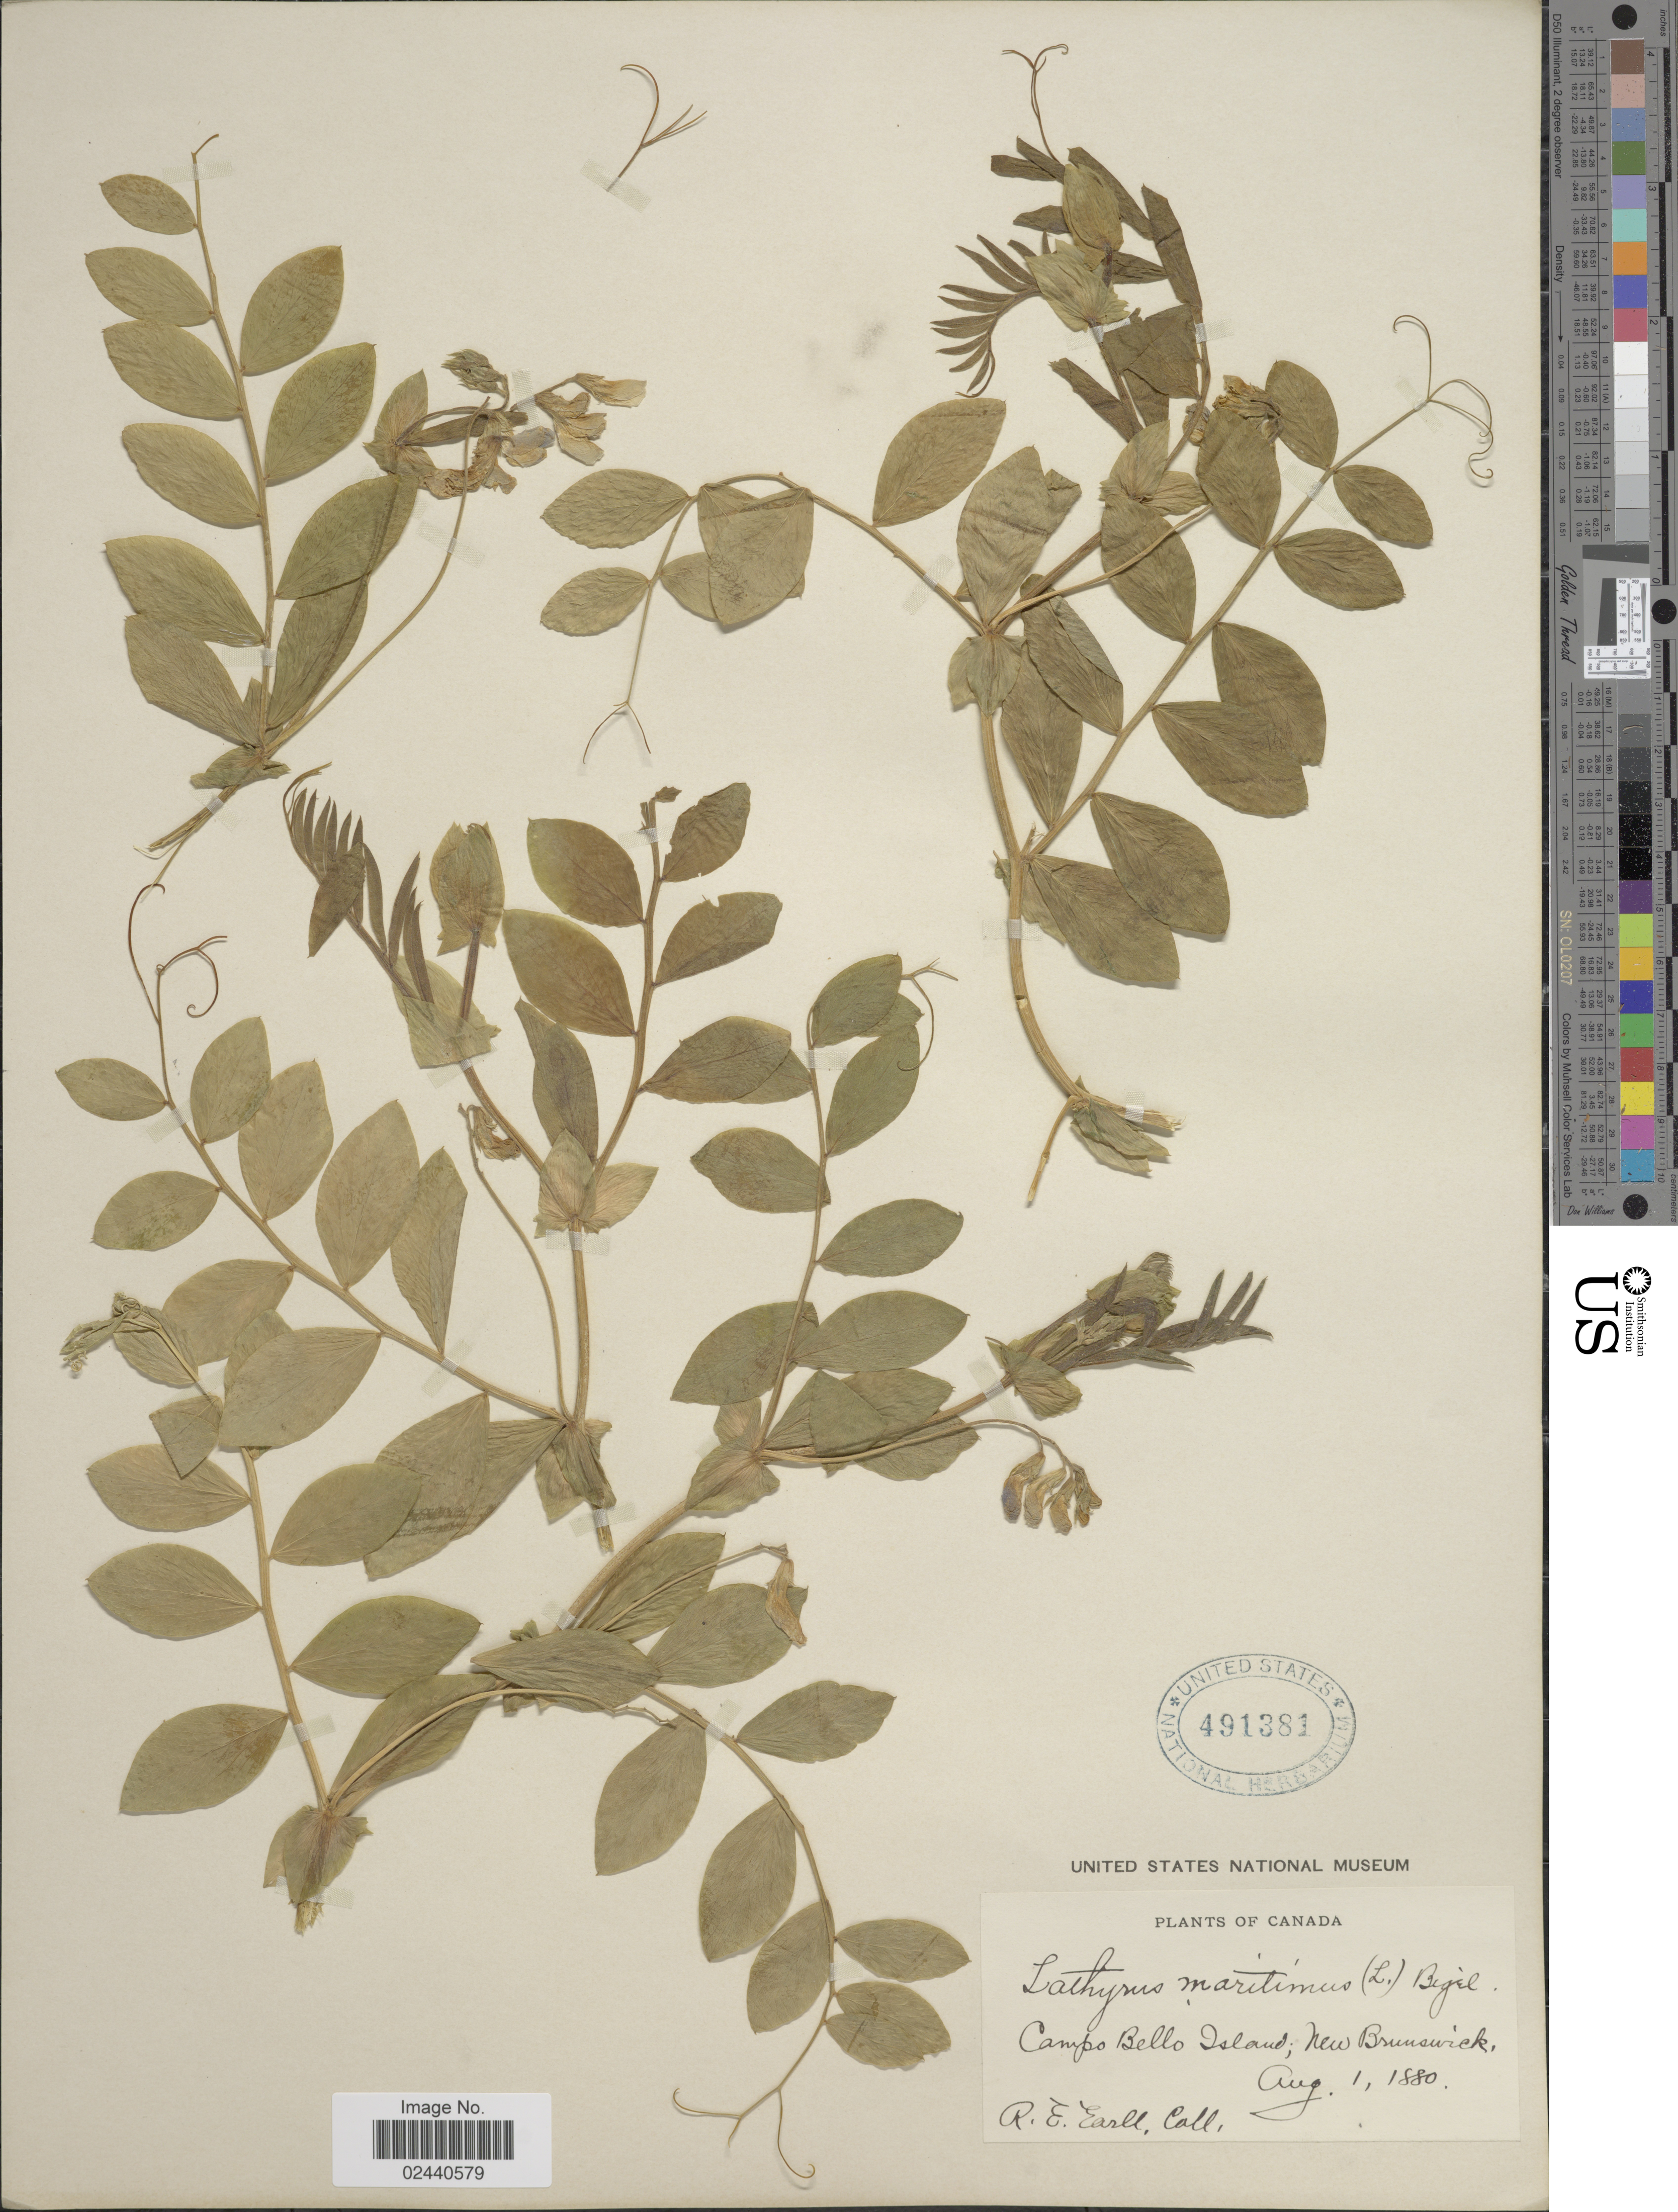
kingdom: Plantae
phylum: Tracheophyta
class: Magnoliopsida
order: Fabales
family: Fabaceae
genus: Lathyrus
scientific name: Lathyrus japonicus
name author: Willd.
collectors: R. Earll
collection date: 1880-08-01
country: Canada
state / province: New Brunswick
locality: Campo Bello Island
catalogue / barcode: US 491381